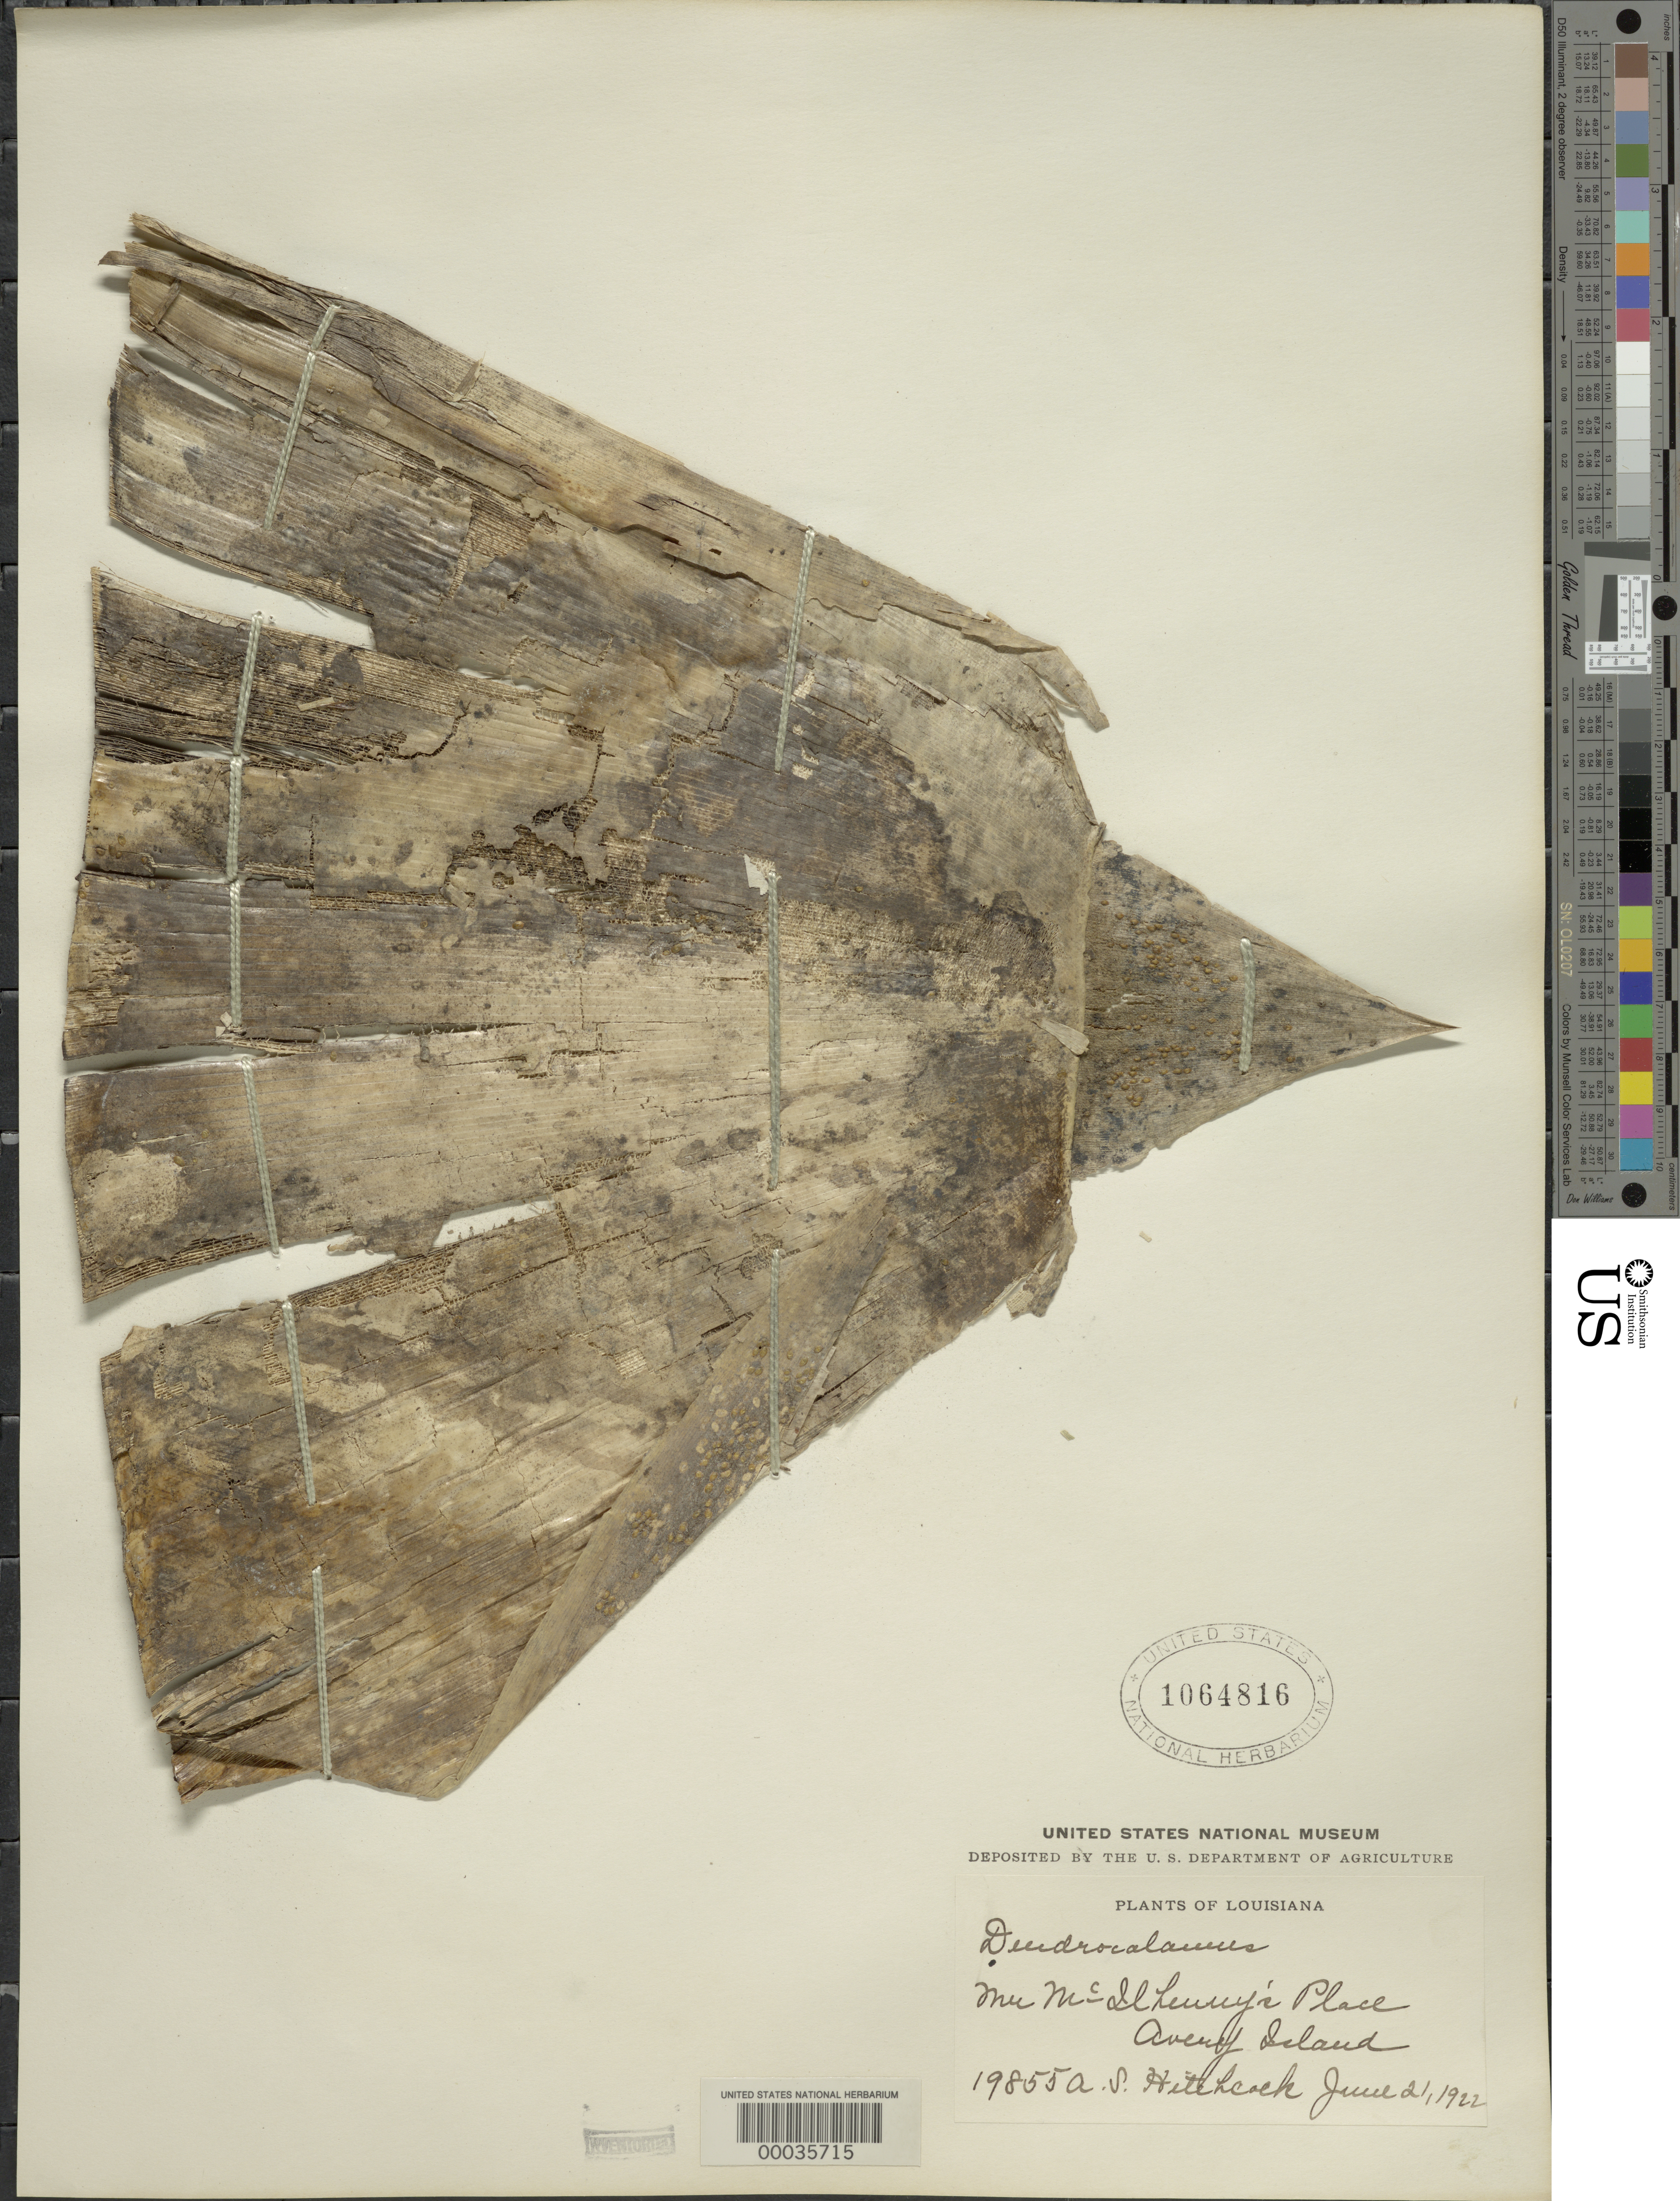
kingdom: Plantae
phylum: Tracheophyta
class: Liliopsida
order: Poales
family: Poaceae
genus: Dendrocalamus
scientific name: Dendrocalamus sp.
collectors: A. S. Hitchcock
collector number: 19855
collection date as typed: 21 Jun 1922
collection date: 1922-06-21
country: United States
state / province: Louisiana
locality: Avery island, mcilhenney's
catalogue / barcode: US 1064816